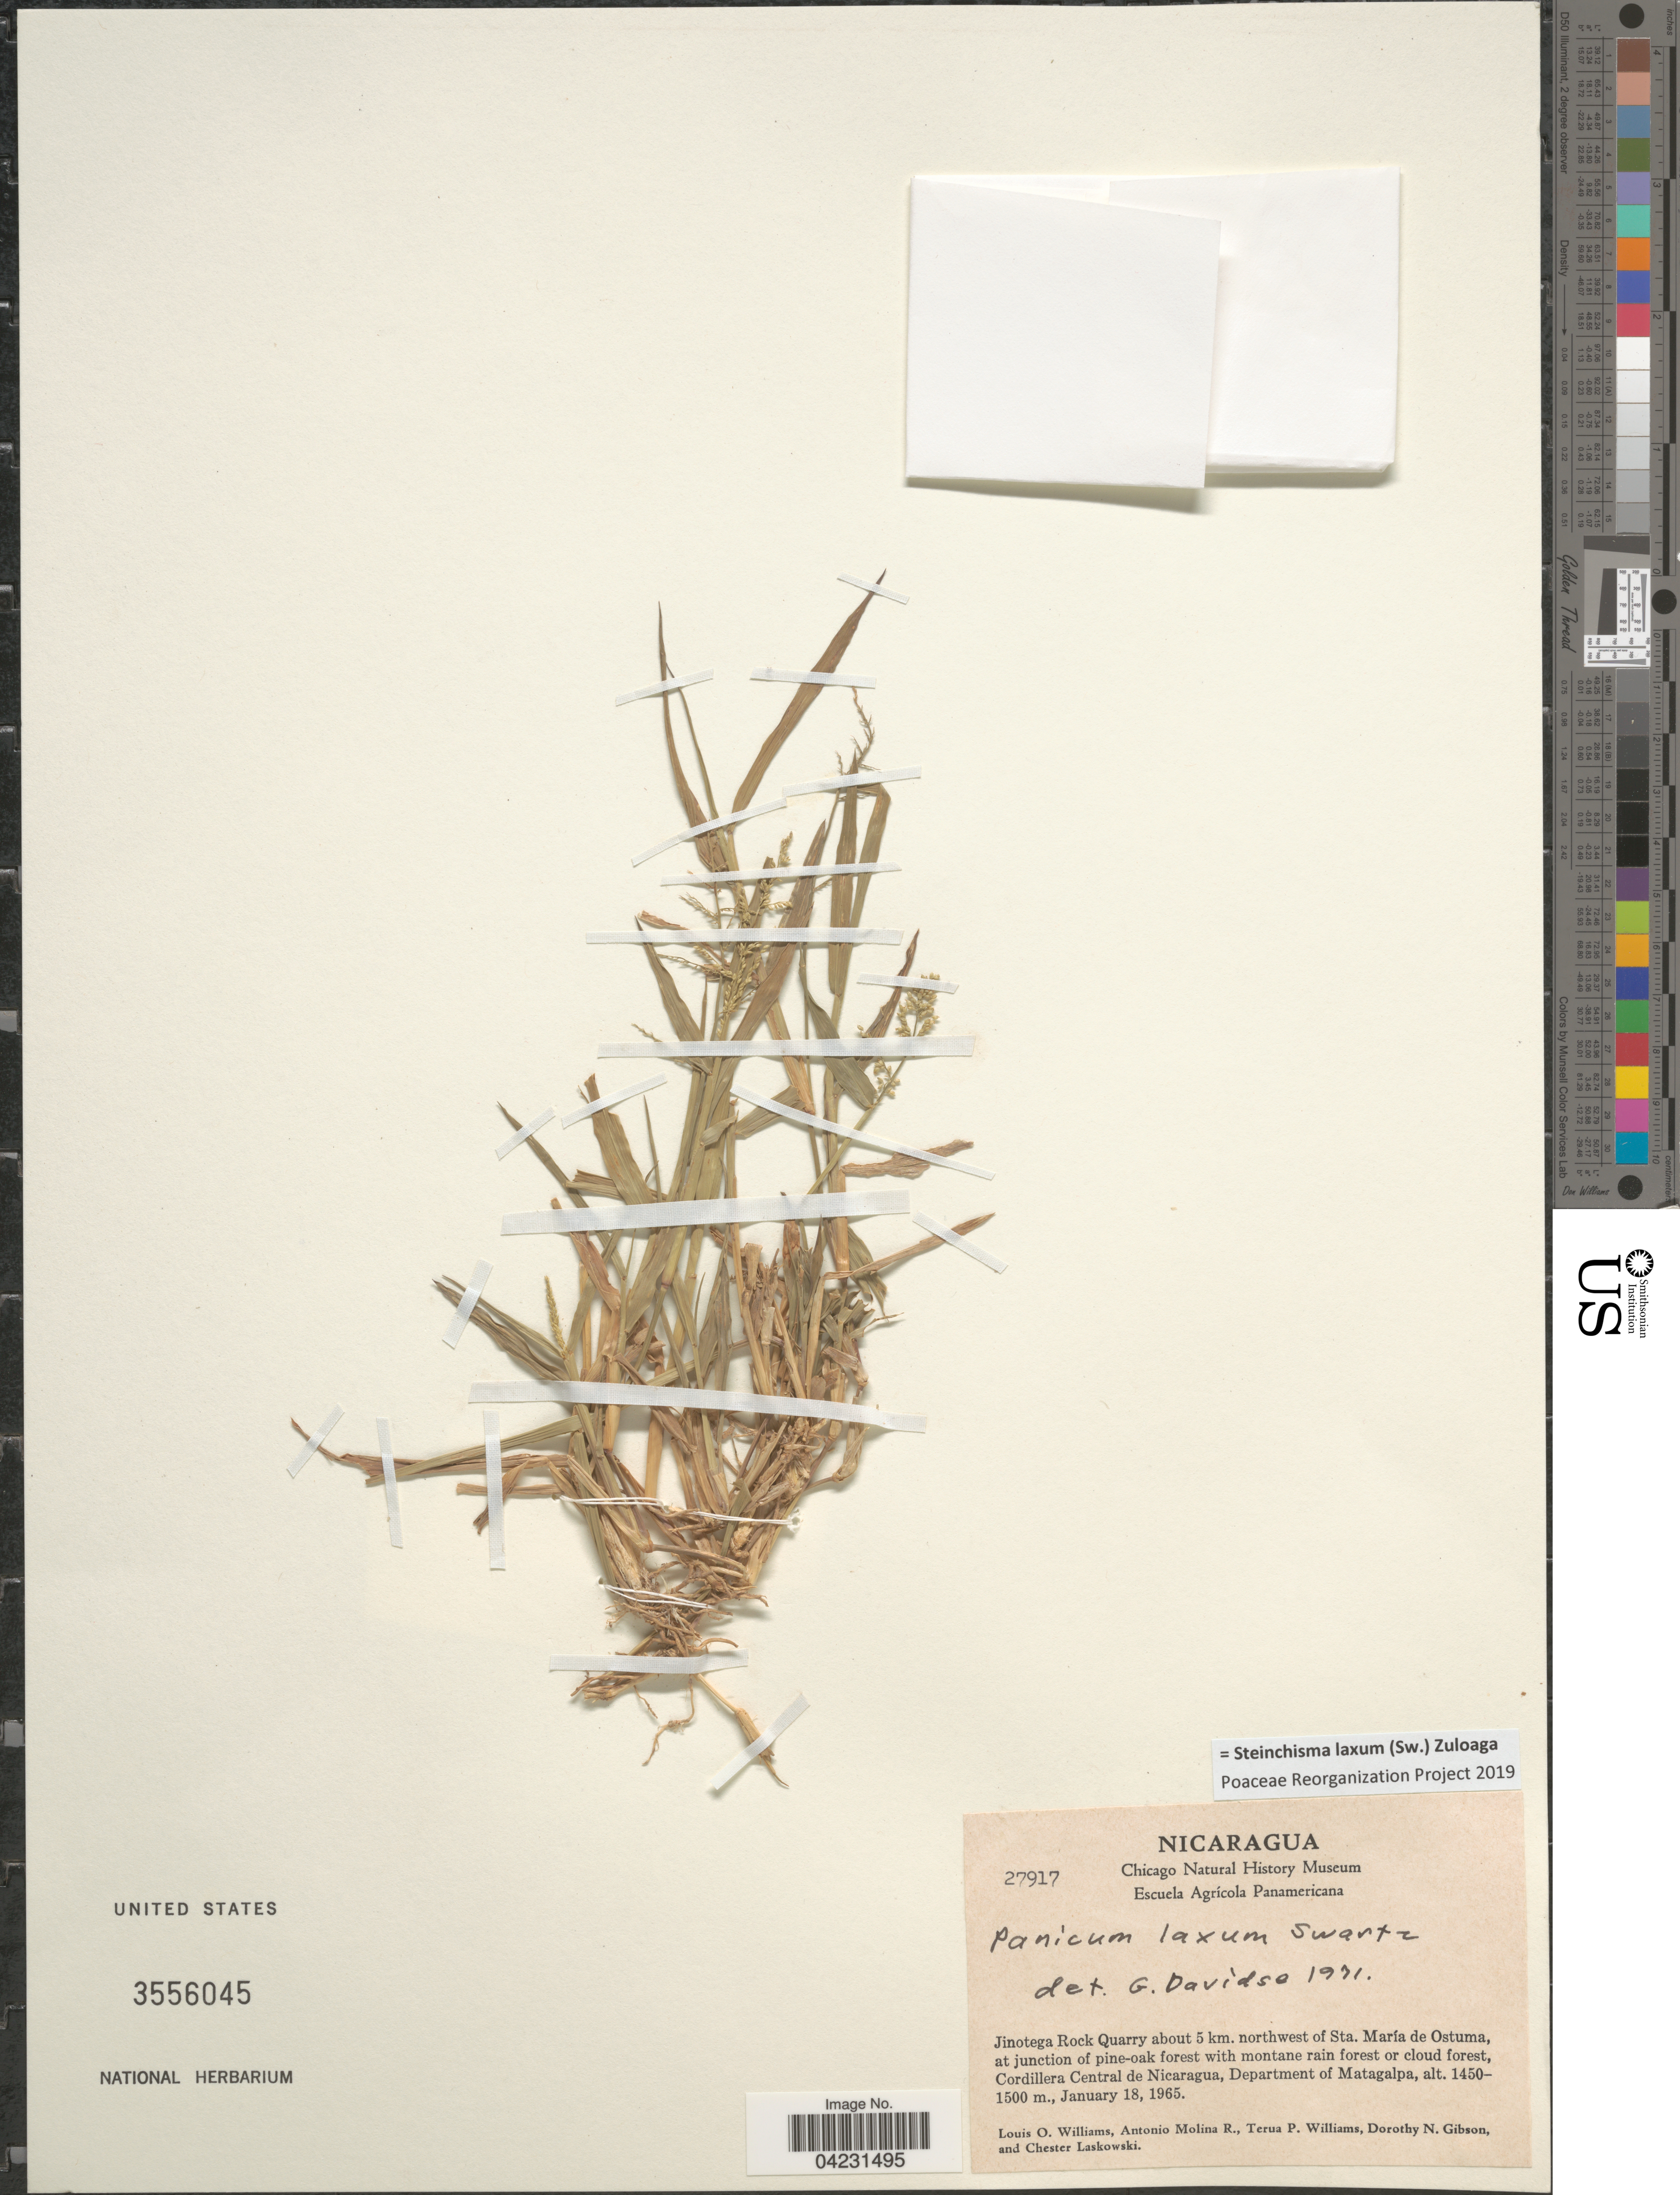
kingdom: Plantae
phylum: Tracheophyta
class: Liliopsida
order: Poales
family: Poaceae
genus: Steinchisma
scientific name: Steinchisma laxum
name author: (Sw.) Zuloaga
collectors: L. O. Williams, A. Molina R., T. Williams, D. N. Gibson & C. Laskowski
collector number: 27917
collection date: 1965-01-18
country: Nicaragua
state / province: Matagalpa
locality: Jinotega Rock Quarry about 5 km. northwest of Sta. María de Ostuma, at junction of pine-oak forest with montane rain forest or cloud forest, Cordillera Central de Nicaragua, Department of Matagalpa.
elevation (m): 1450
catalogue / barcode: US 3556045